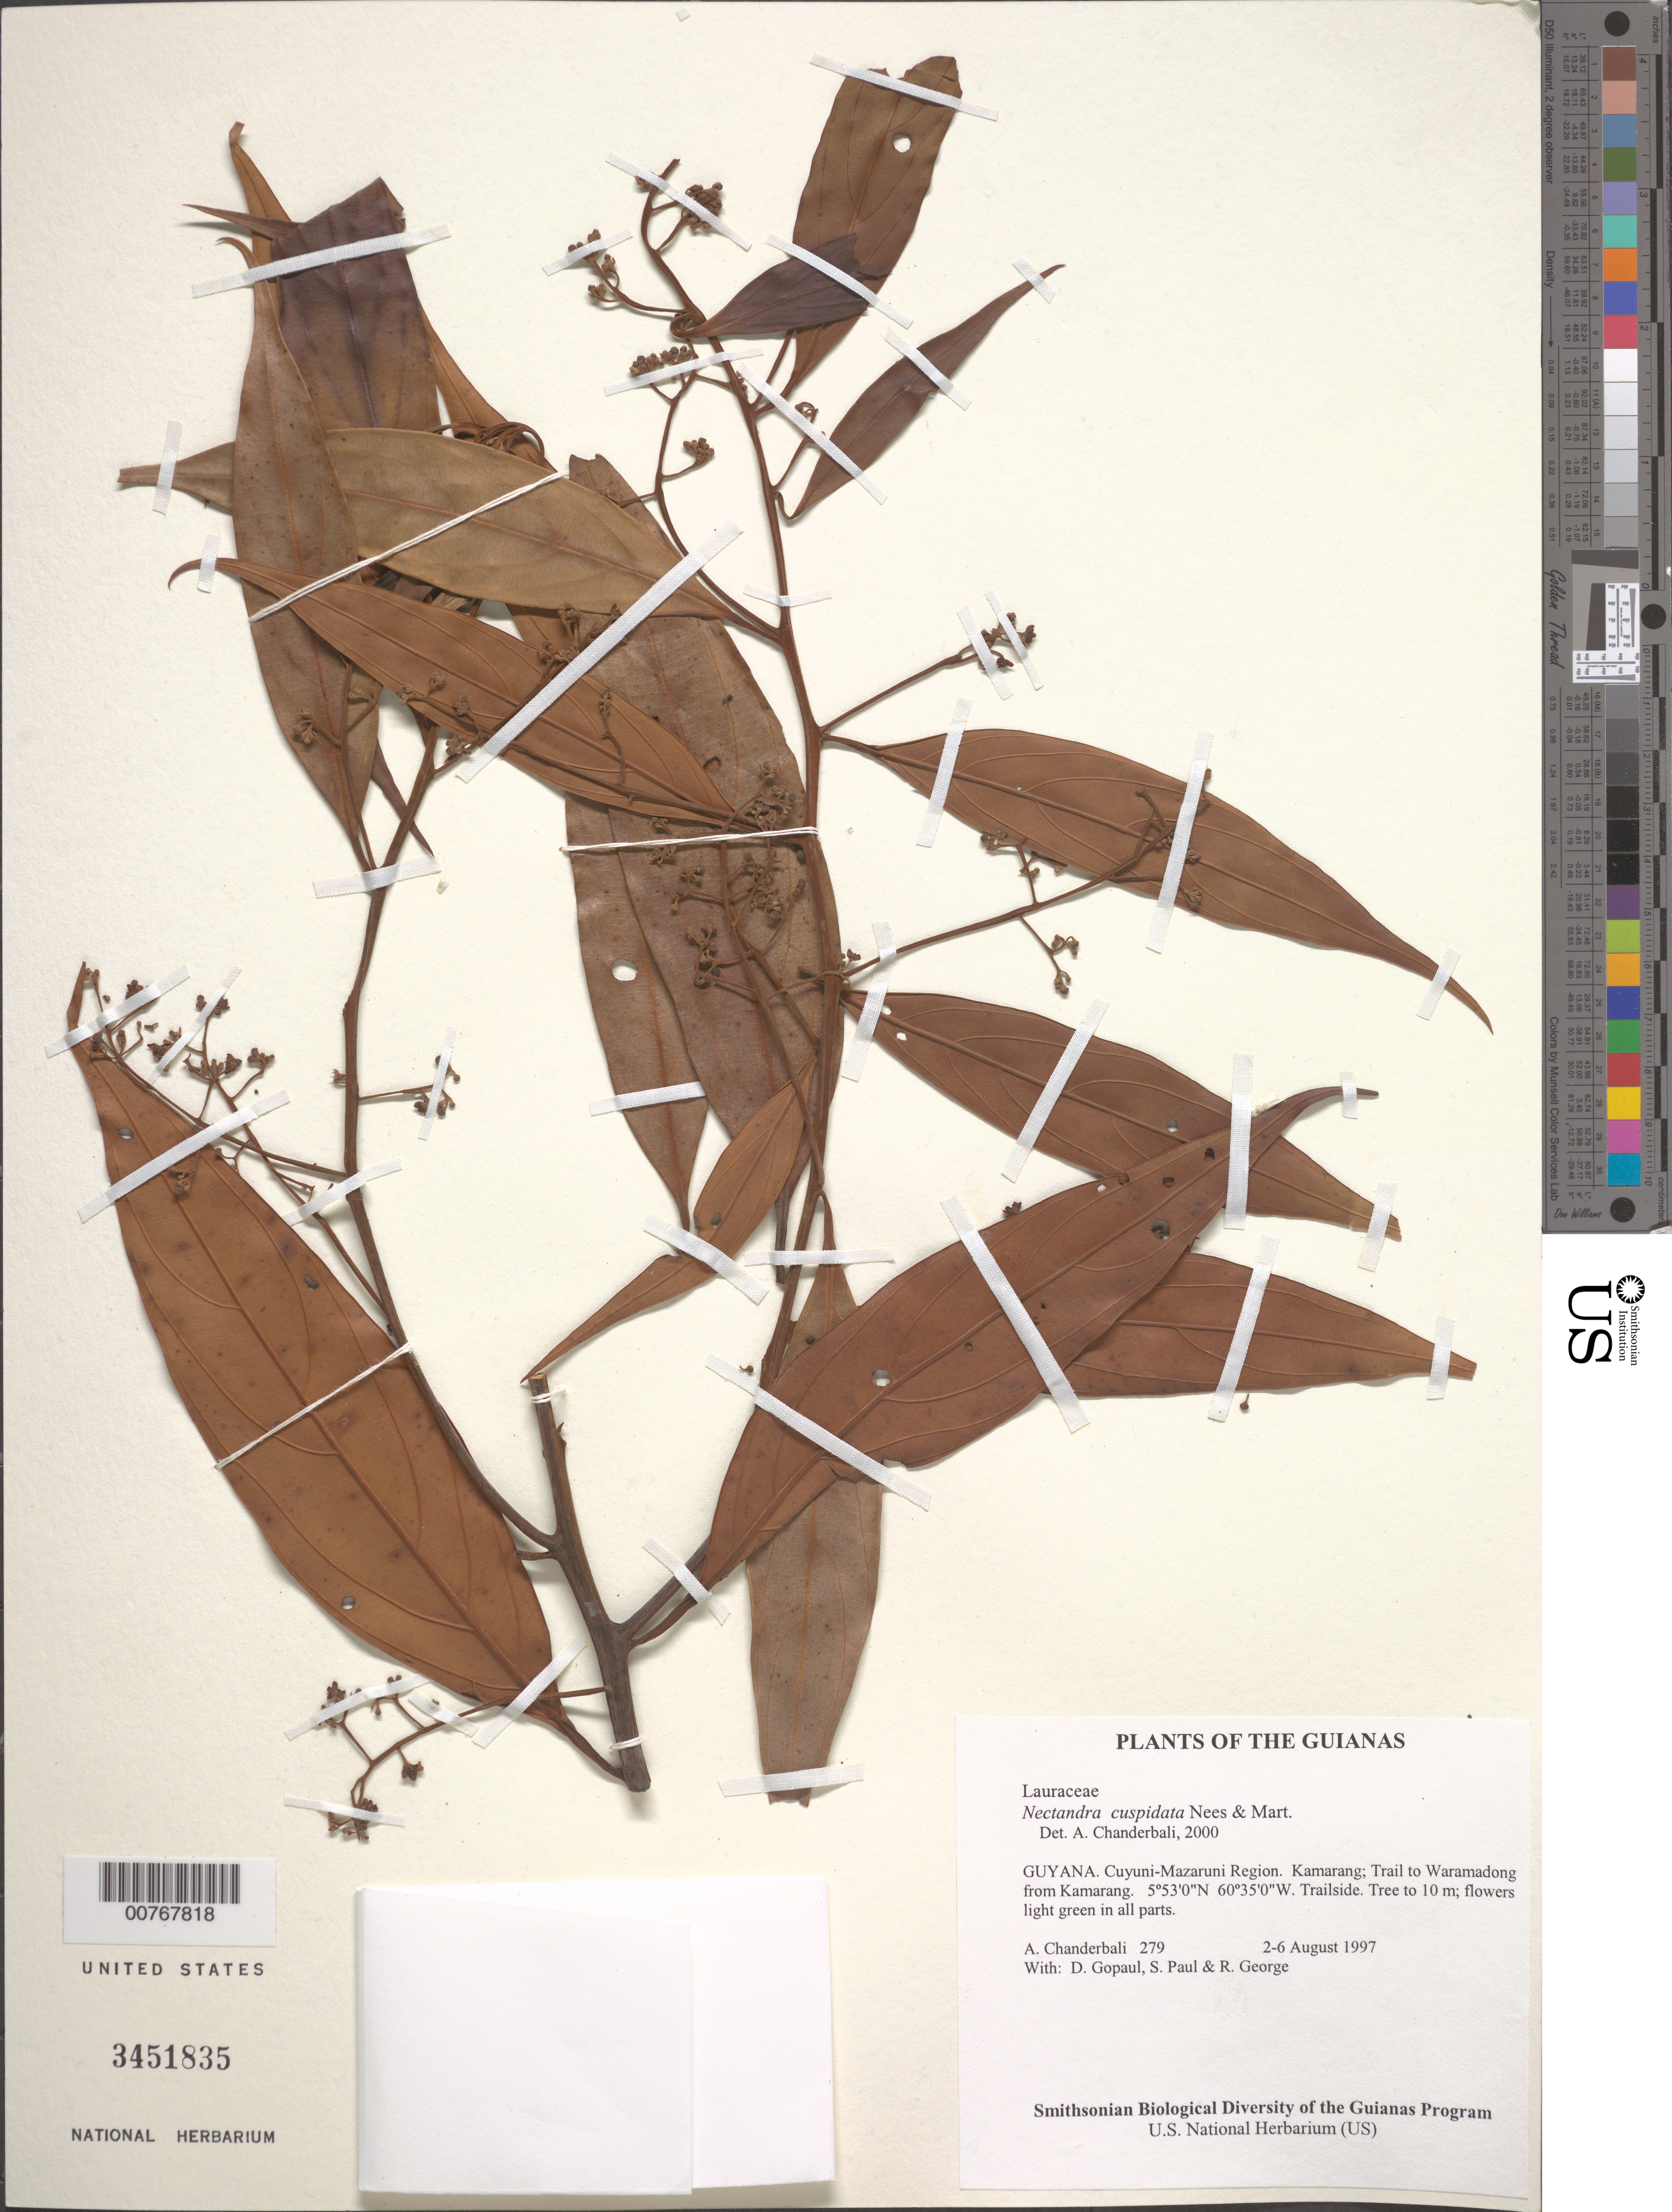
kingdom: Plantae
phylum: Tracheophyta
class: Magnoliopsida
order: Laurales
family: Lauraceae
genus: Nectandra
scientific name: Nectandra cuspidata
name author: Nees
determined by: Chanderbali, Andre Shashi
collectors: A. S. Chanderbali, D. Gopaul, S. Paul & R. George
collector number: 279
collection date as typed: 2-6 August 1997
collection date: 1997-08-02/1997-08-06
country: Guyana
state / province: Cuyuni-Mazaruni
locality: Kamarang; Trail to Waramadong from Kamarang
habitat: Trailside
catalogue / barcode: US 3451835